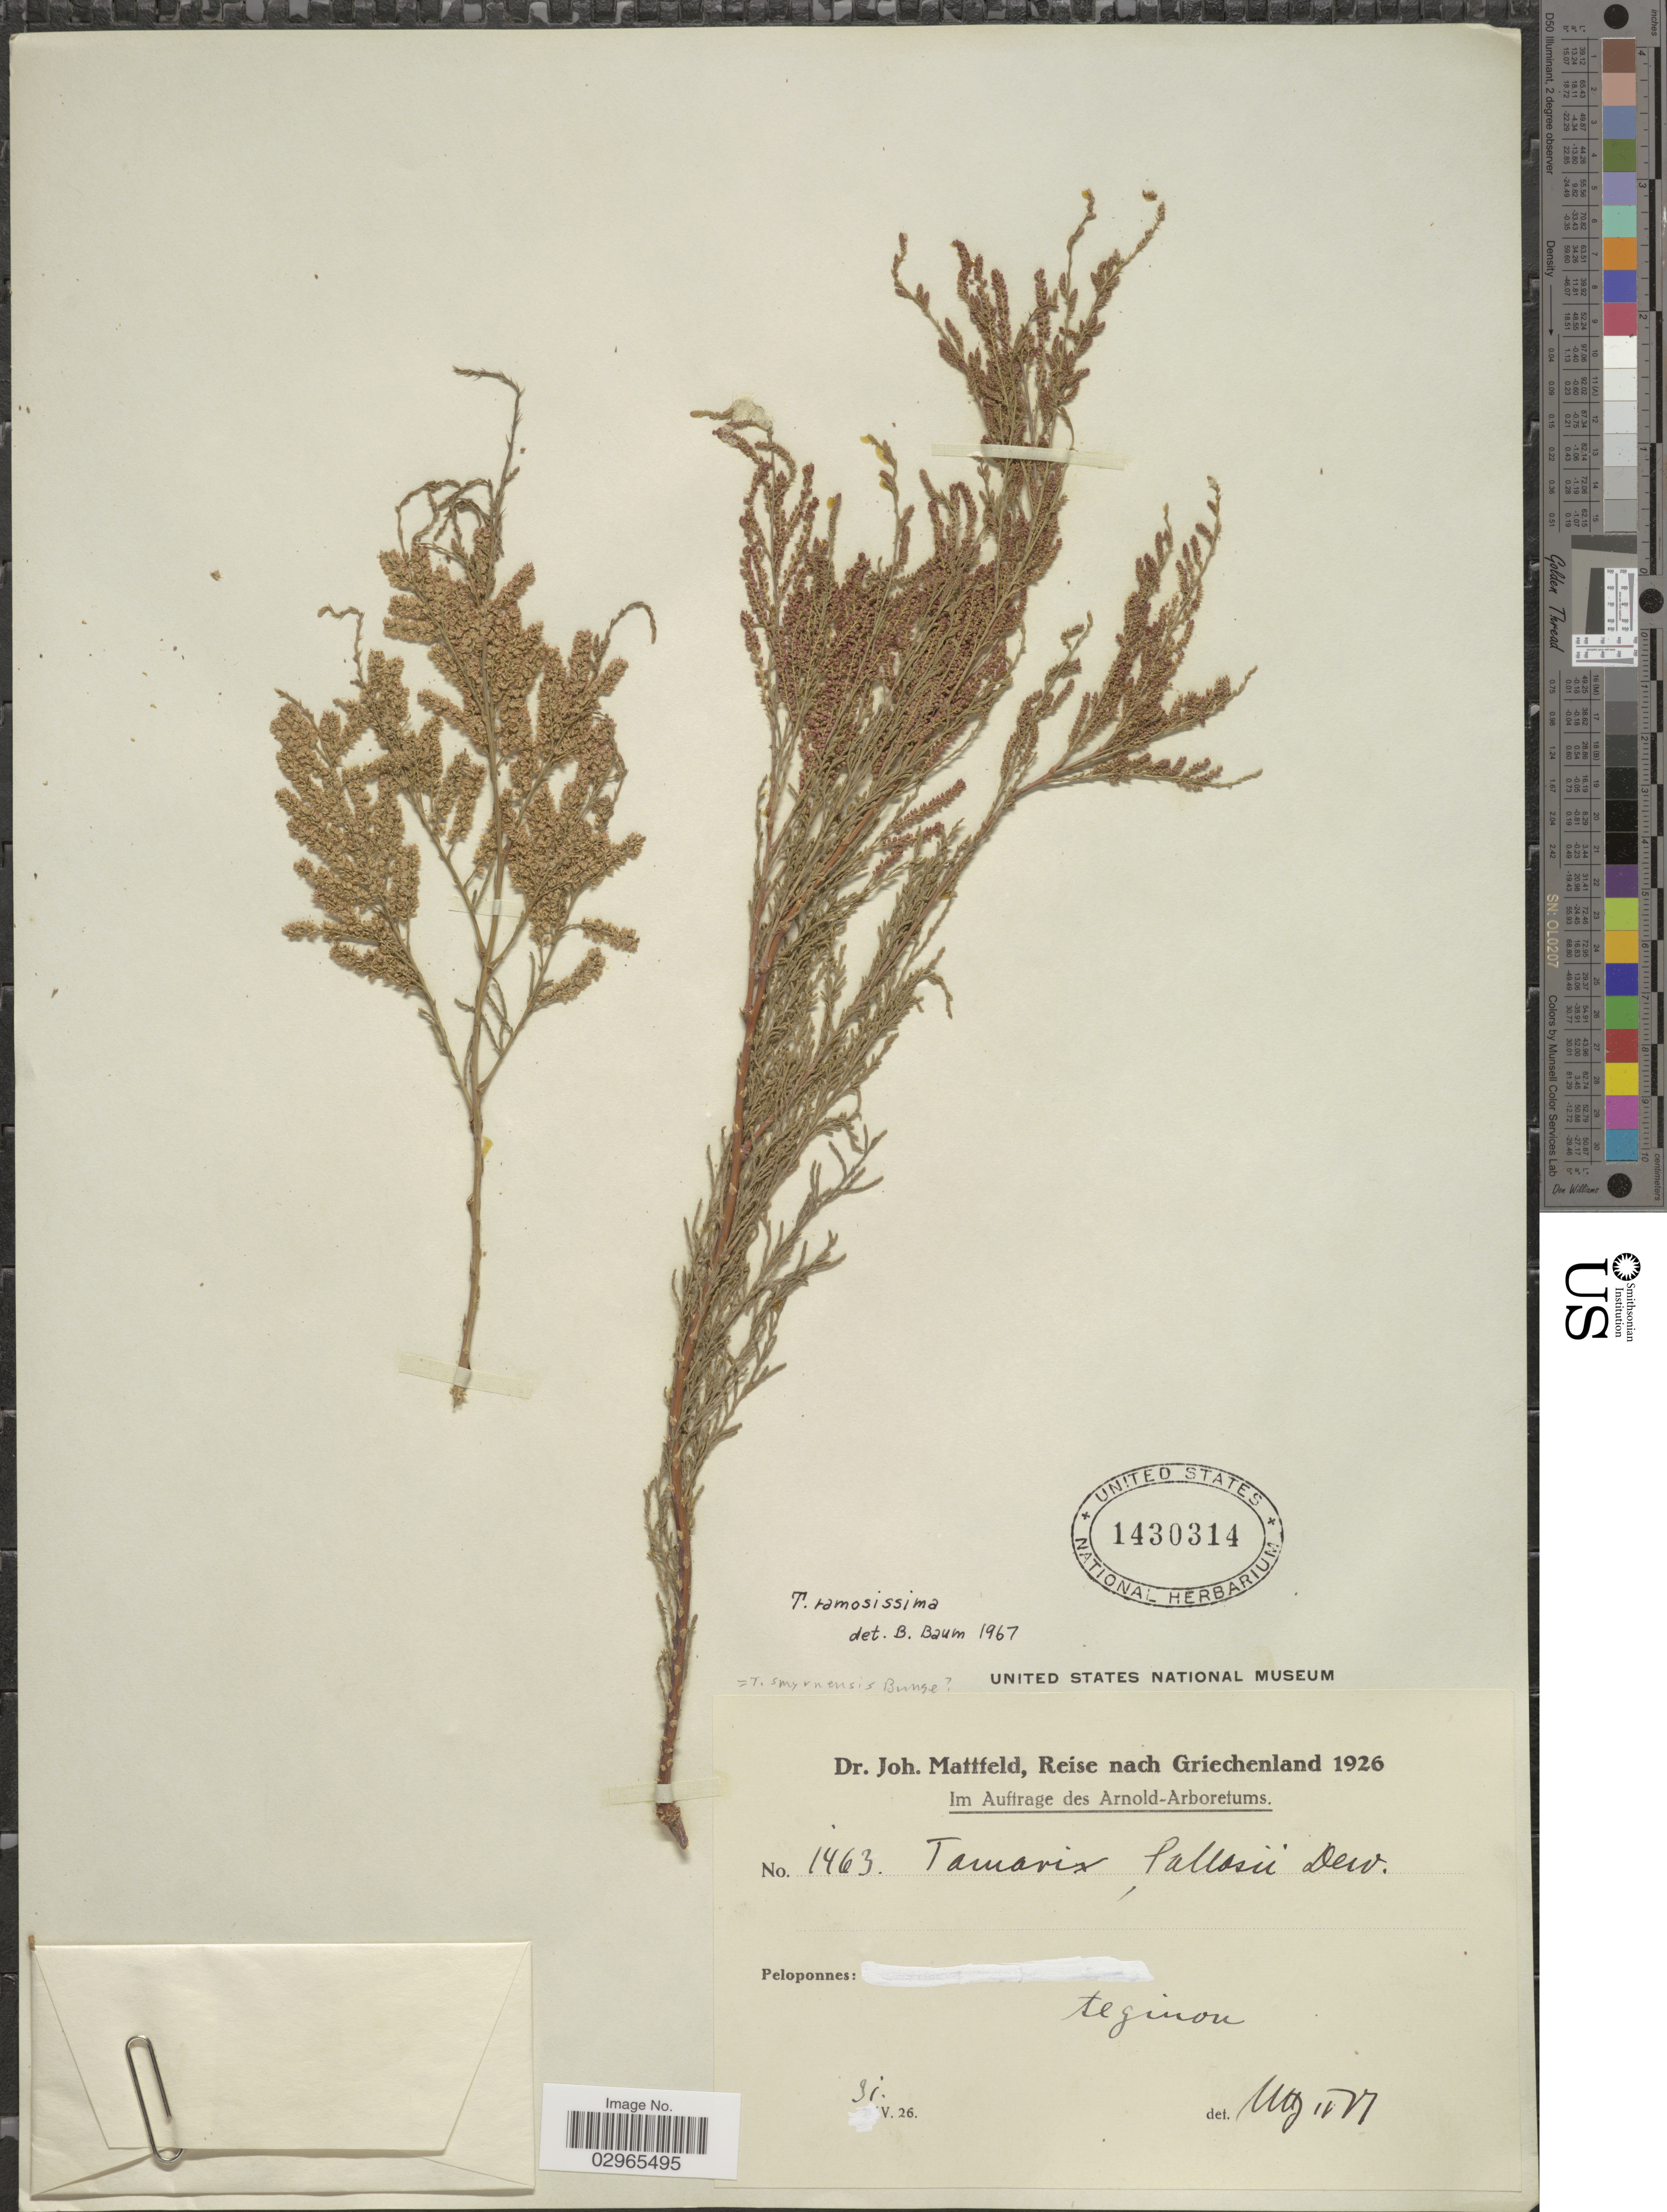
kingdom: Plantae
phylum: Tracheophyta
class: Magnoliopsida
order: Caryophyllales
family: Tamaricaceae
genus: Tamarix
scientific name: Tamarix ramosissima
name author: Ledeb.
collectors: J. Mattfeld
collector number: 1463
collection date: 1926-05-31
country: Greece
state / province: Peloponnese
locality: Griechenland. Peloponnes.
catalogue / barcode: US 1430314